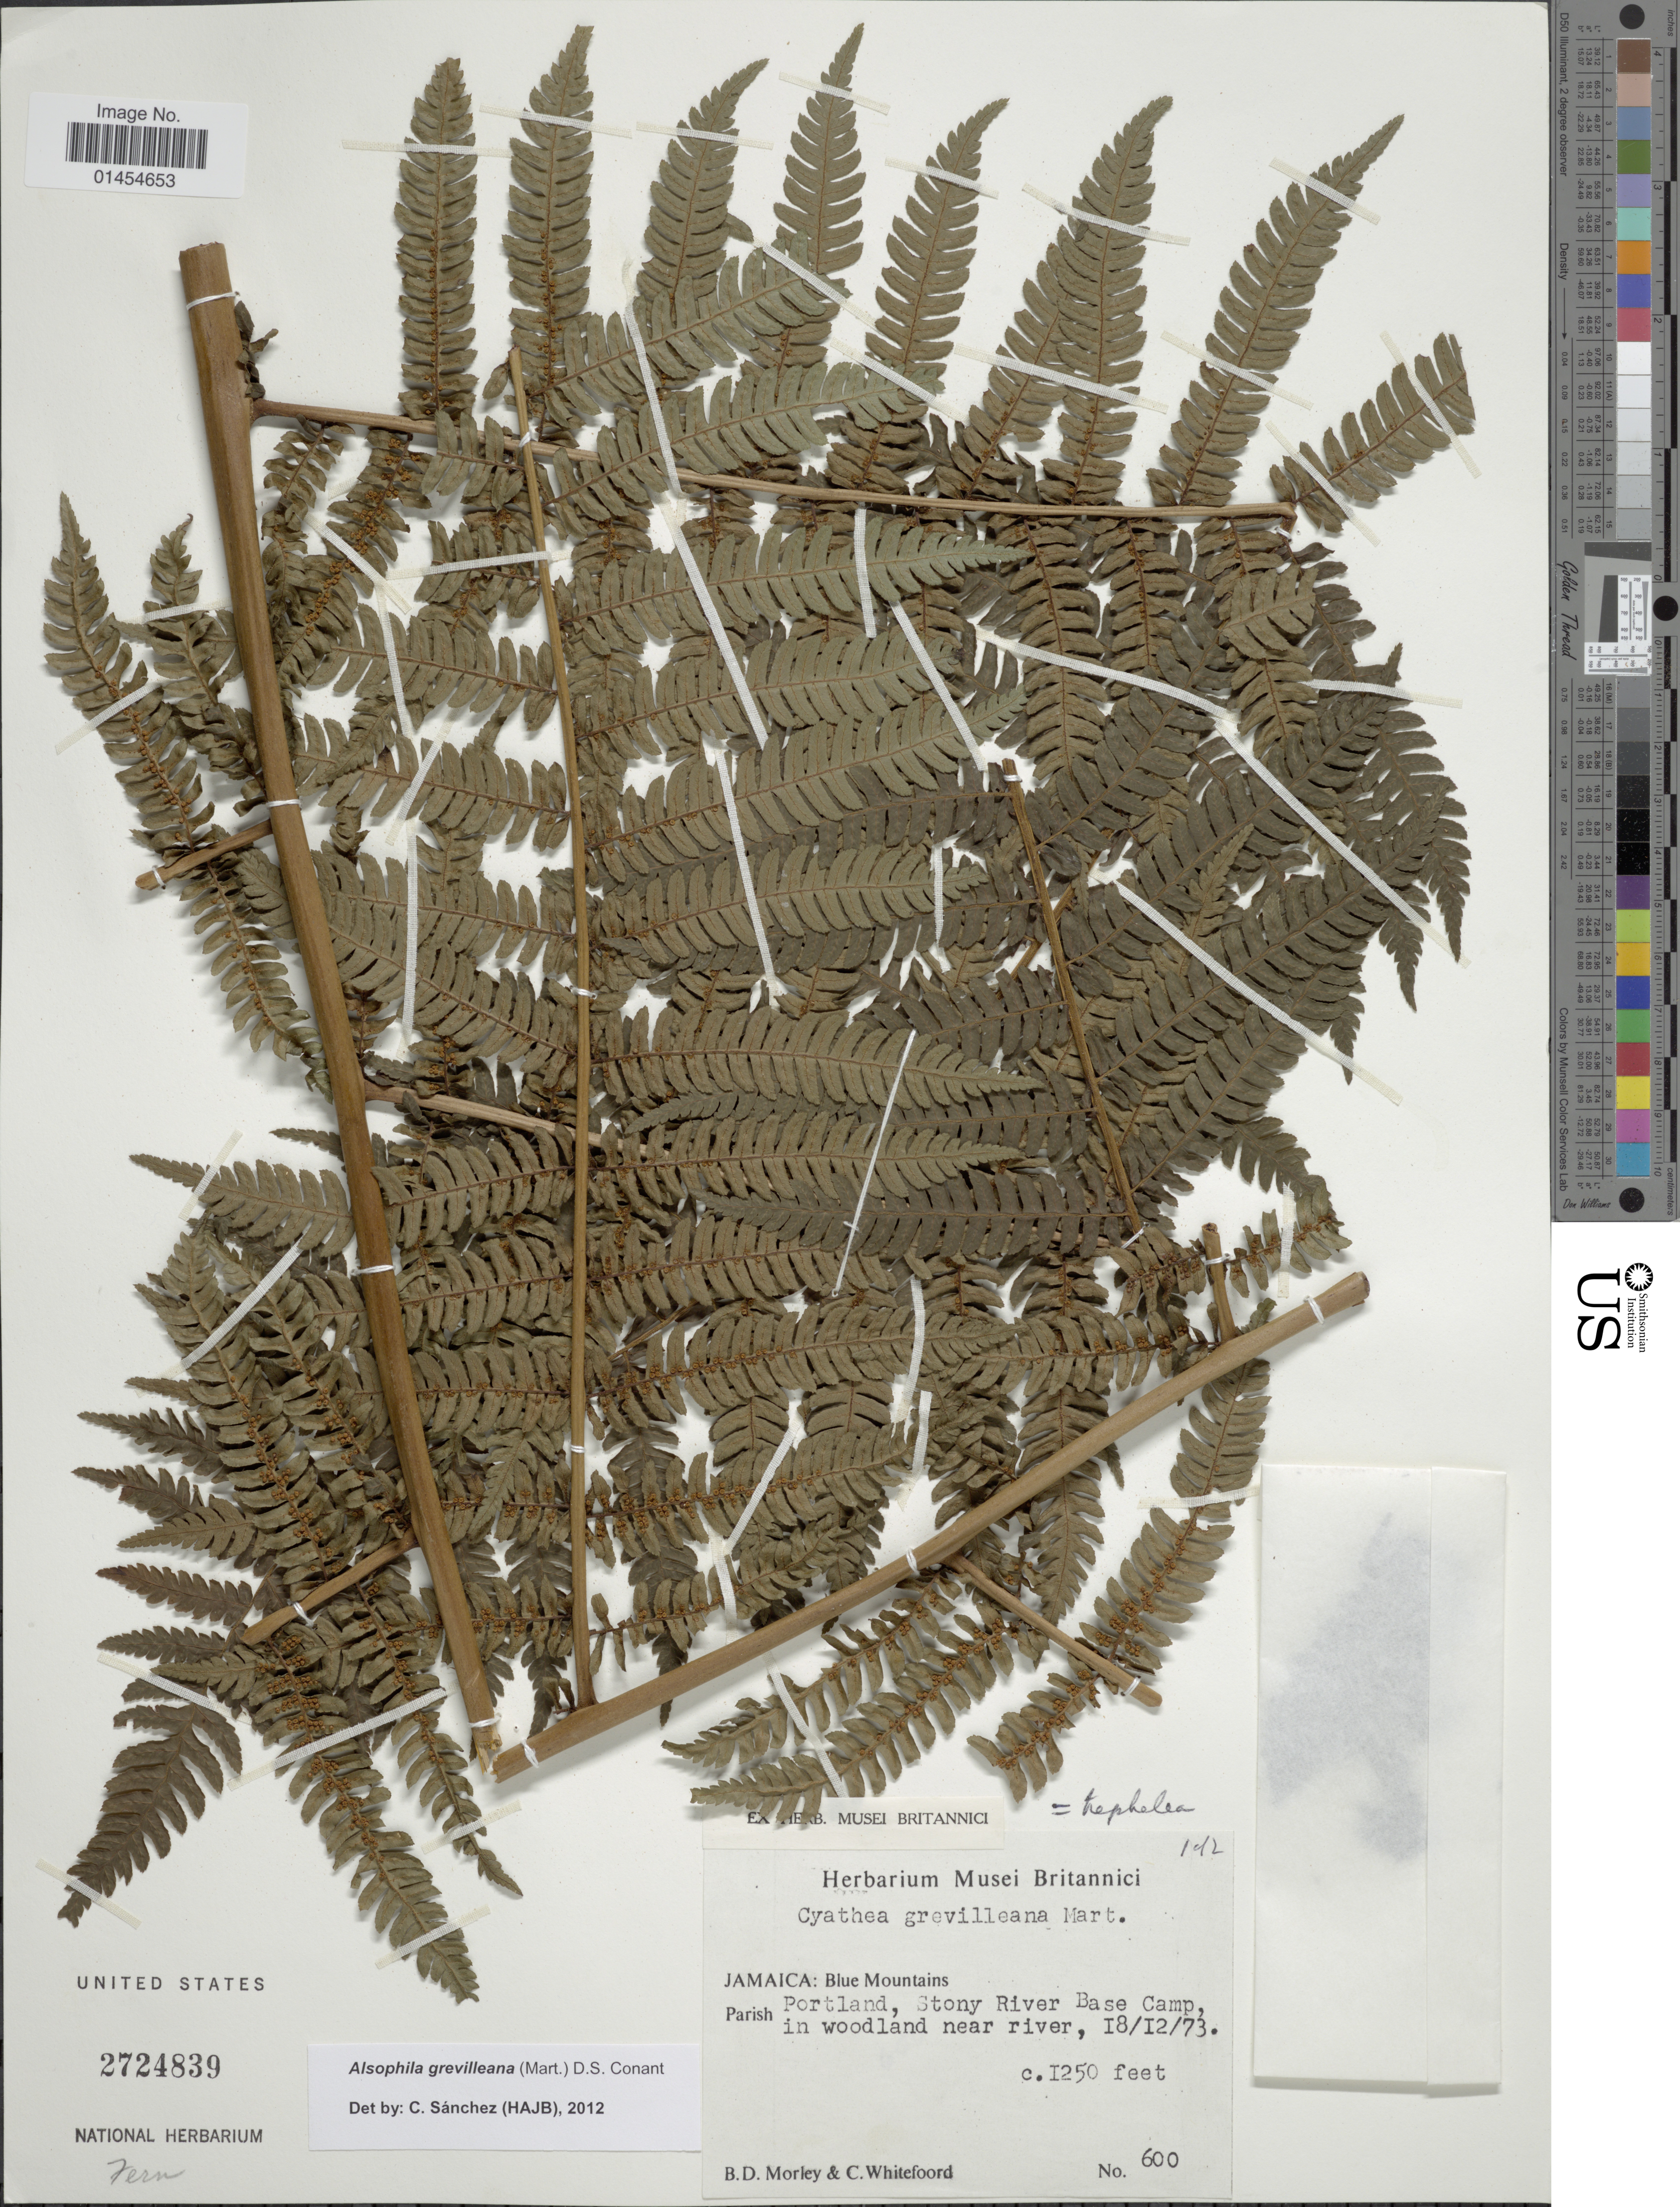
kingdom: Plantae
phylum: Tracheophyta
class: Polypodiopsida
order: Cyatheales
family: Cyatheaceae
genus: Alsophila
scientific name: Alsophila grevilleana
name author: (Mart.) D.S. Conant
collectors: B. D. Morley & C. Whitefoord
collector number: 600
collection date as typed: Transcribed d/m/y: 18/12/73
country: Jamaica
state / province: Portland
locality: Blue Mountains. Stony River Base Camp, in woodland near river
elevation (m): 381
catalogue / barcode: US 2724839